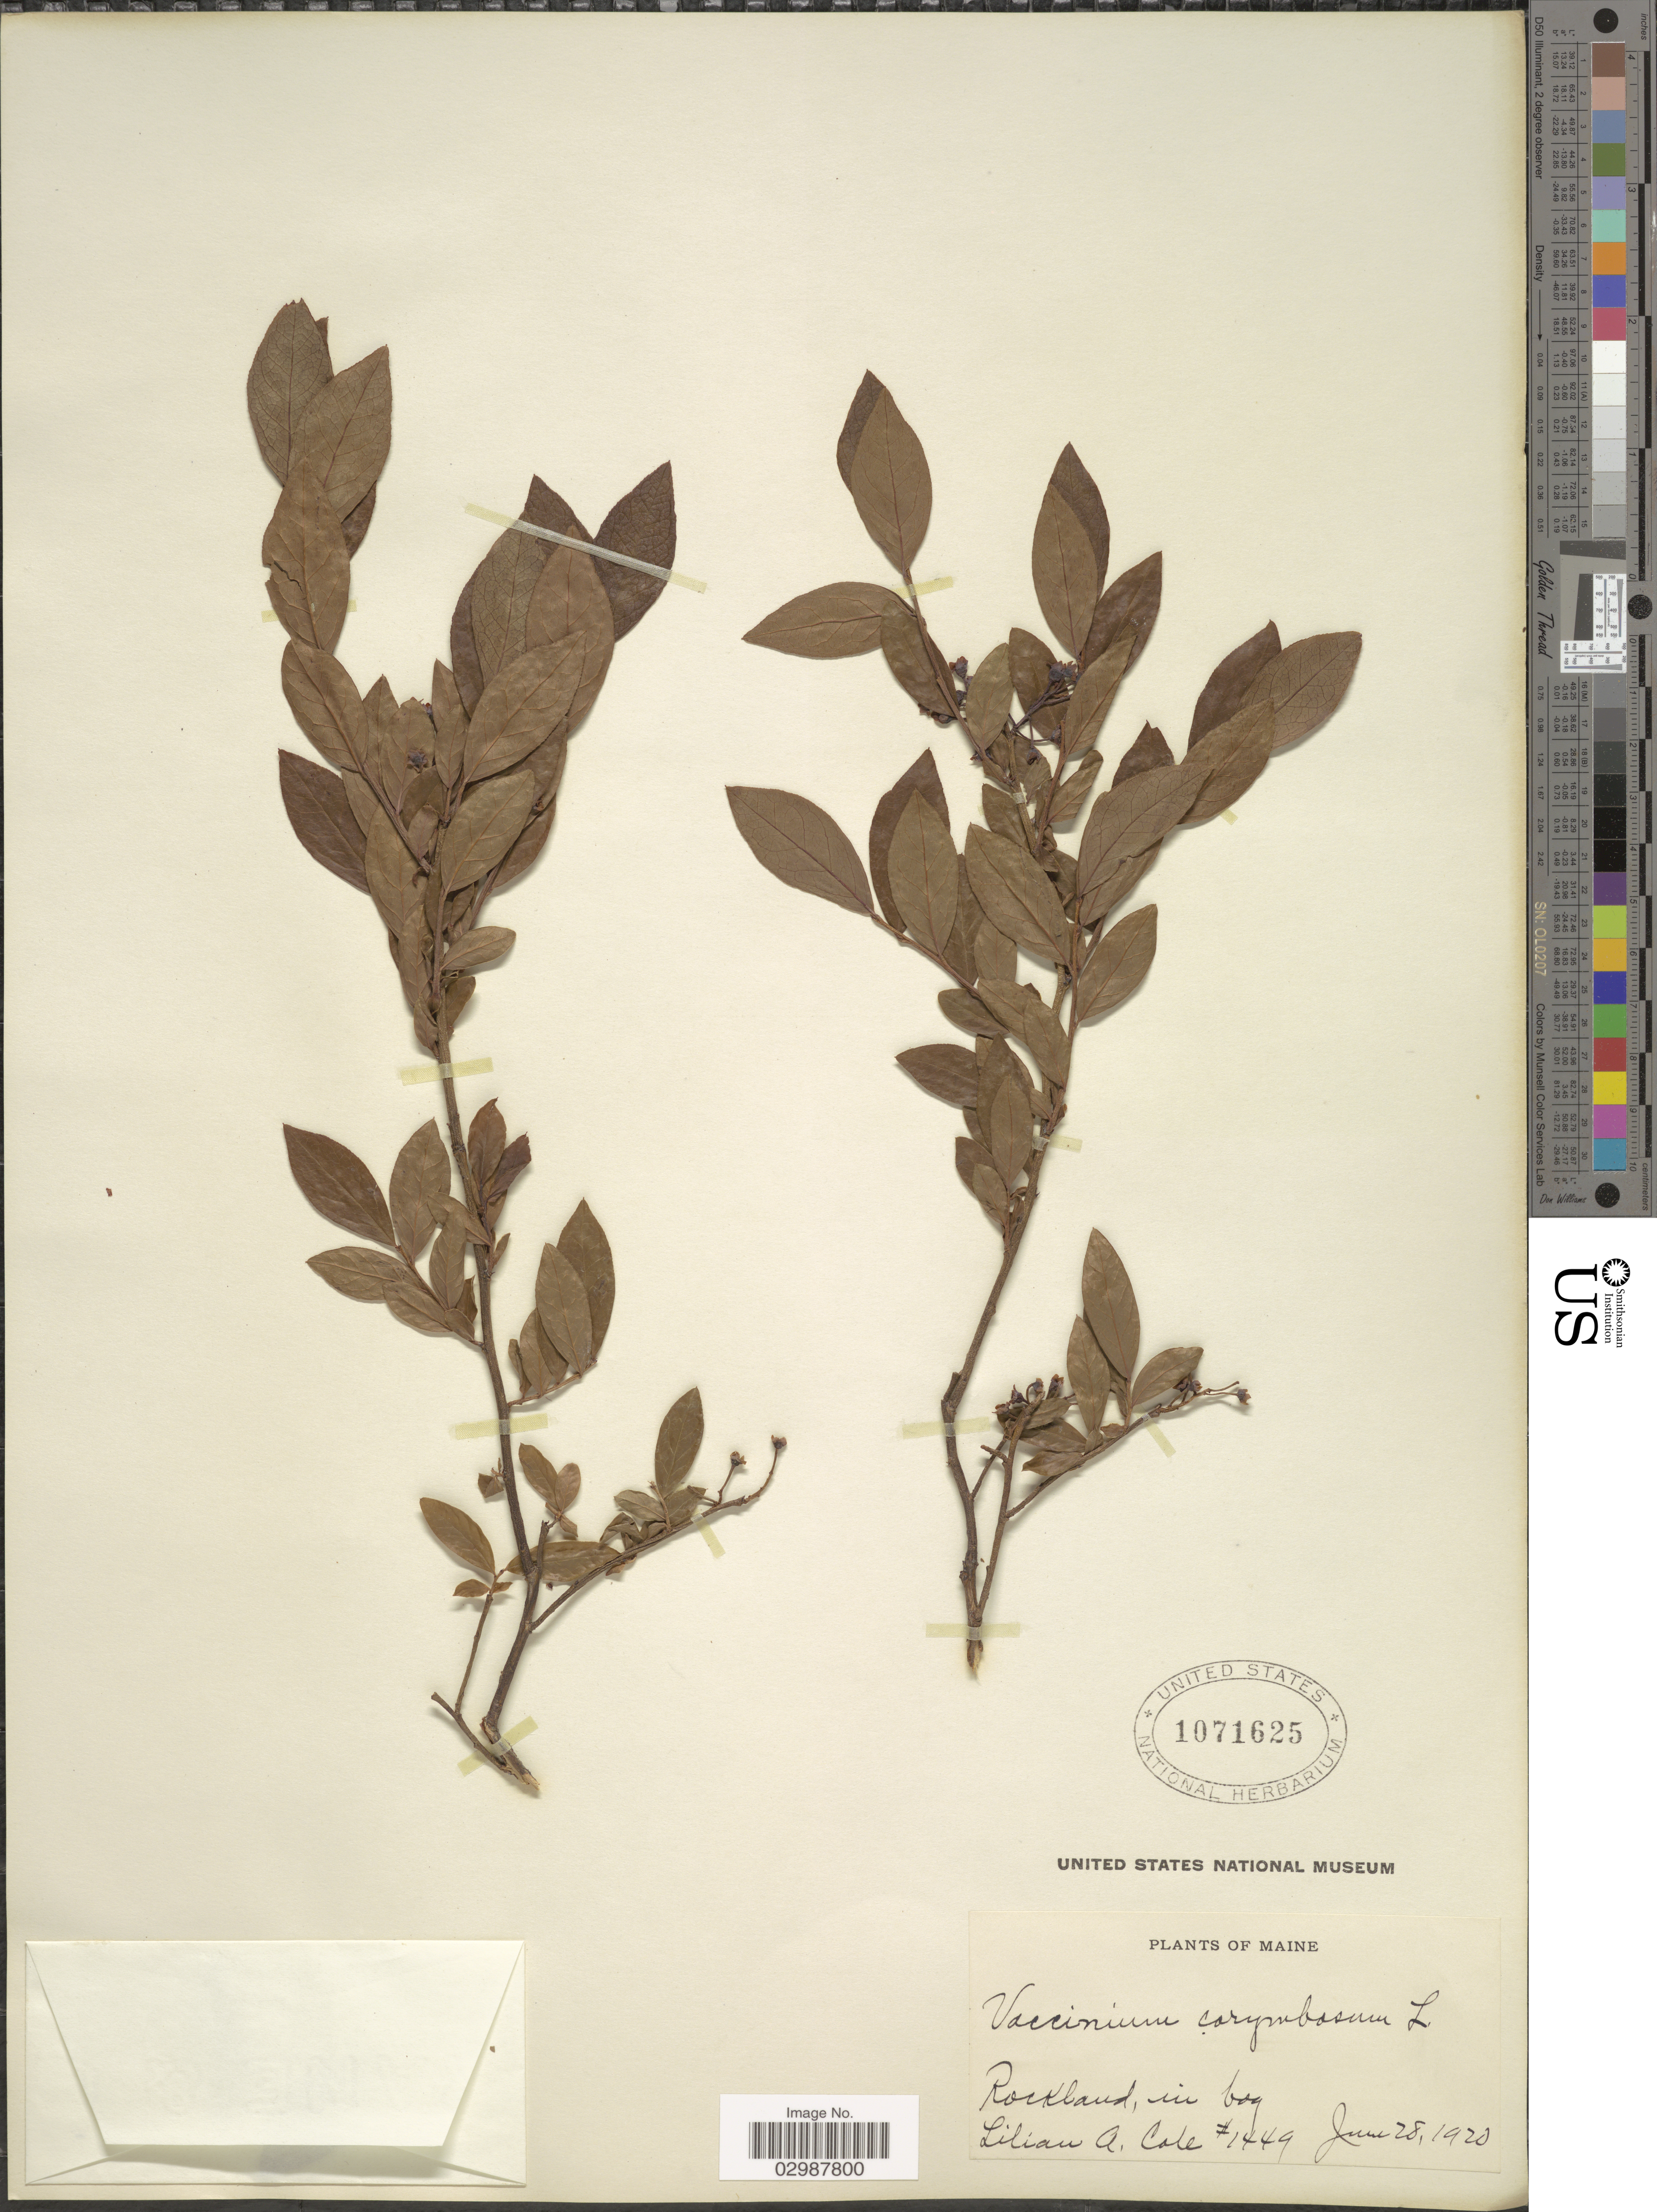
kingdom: Plantae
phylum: Tracheophyta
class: Magnoliopsida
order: Ericales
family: Ericaceae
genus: Vaccinium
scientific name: Vaccinium corymbosum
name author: L.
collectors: L. A. Cole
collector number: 1449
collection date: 1920-06-28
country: United States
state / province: Maine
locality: Rockland, in bog.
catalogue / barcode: US 1071625